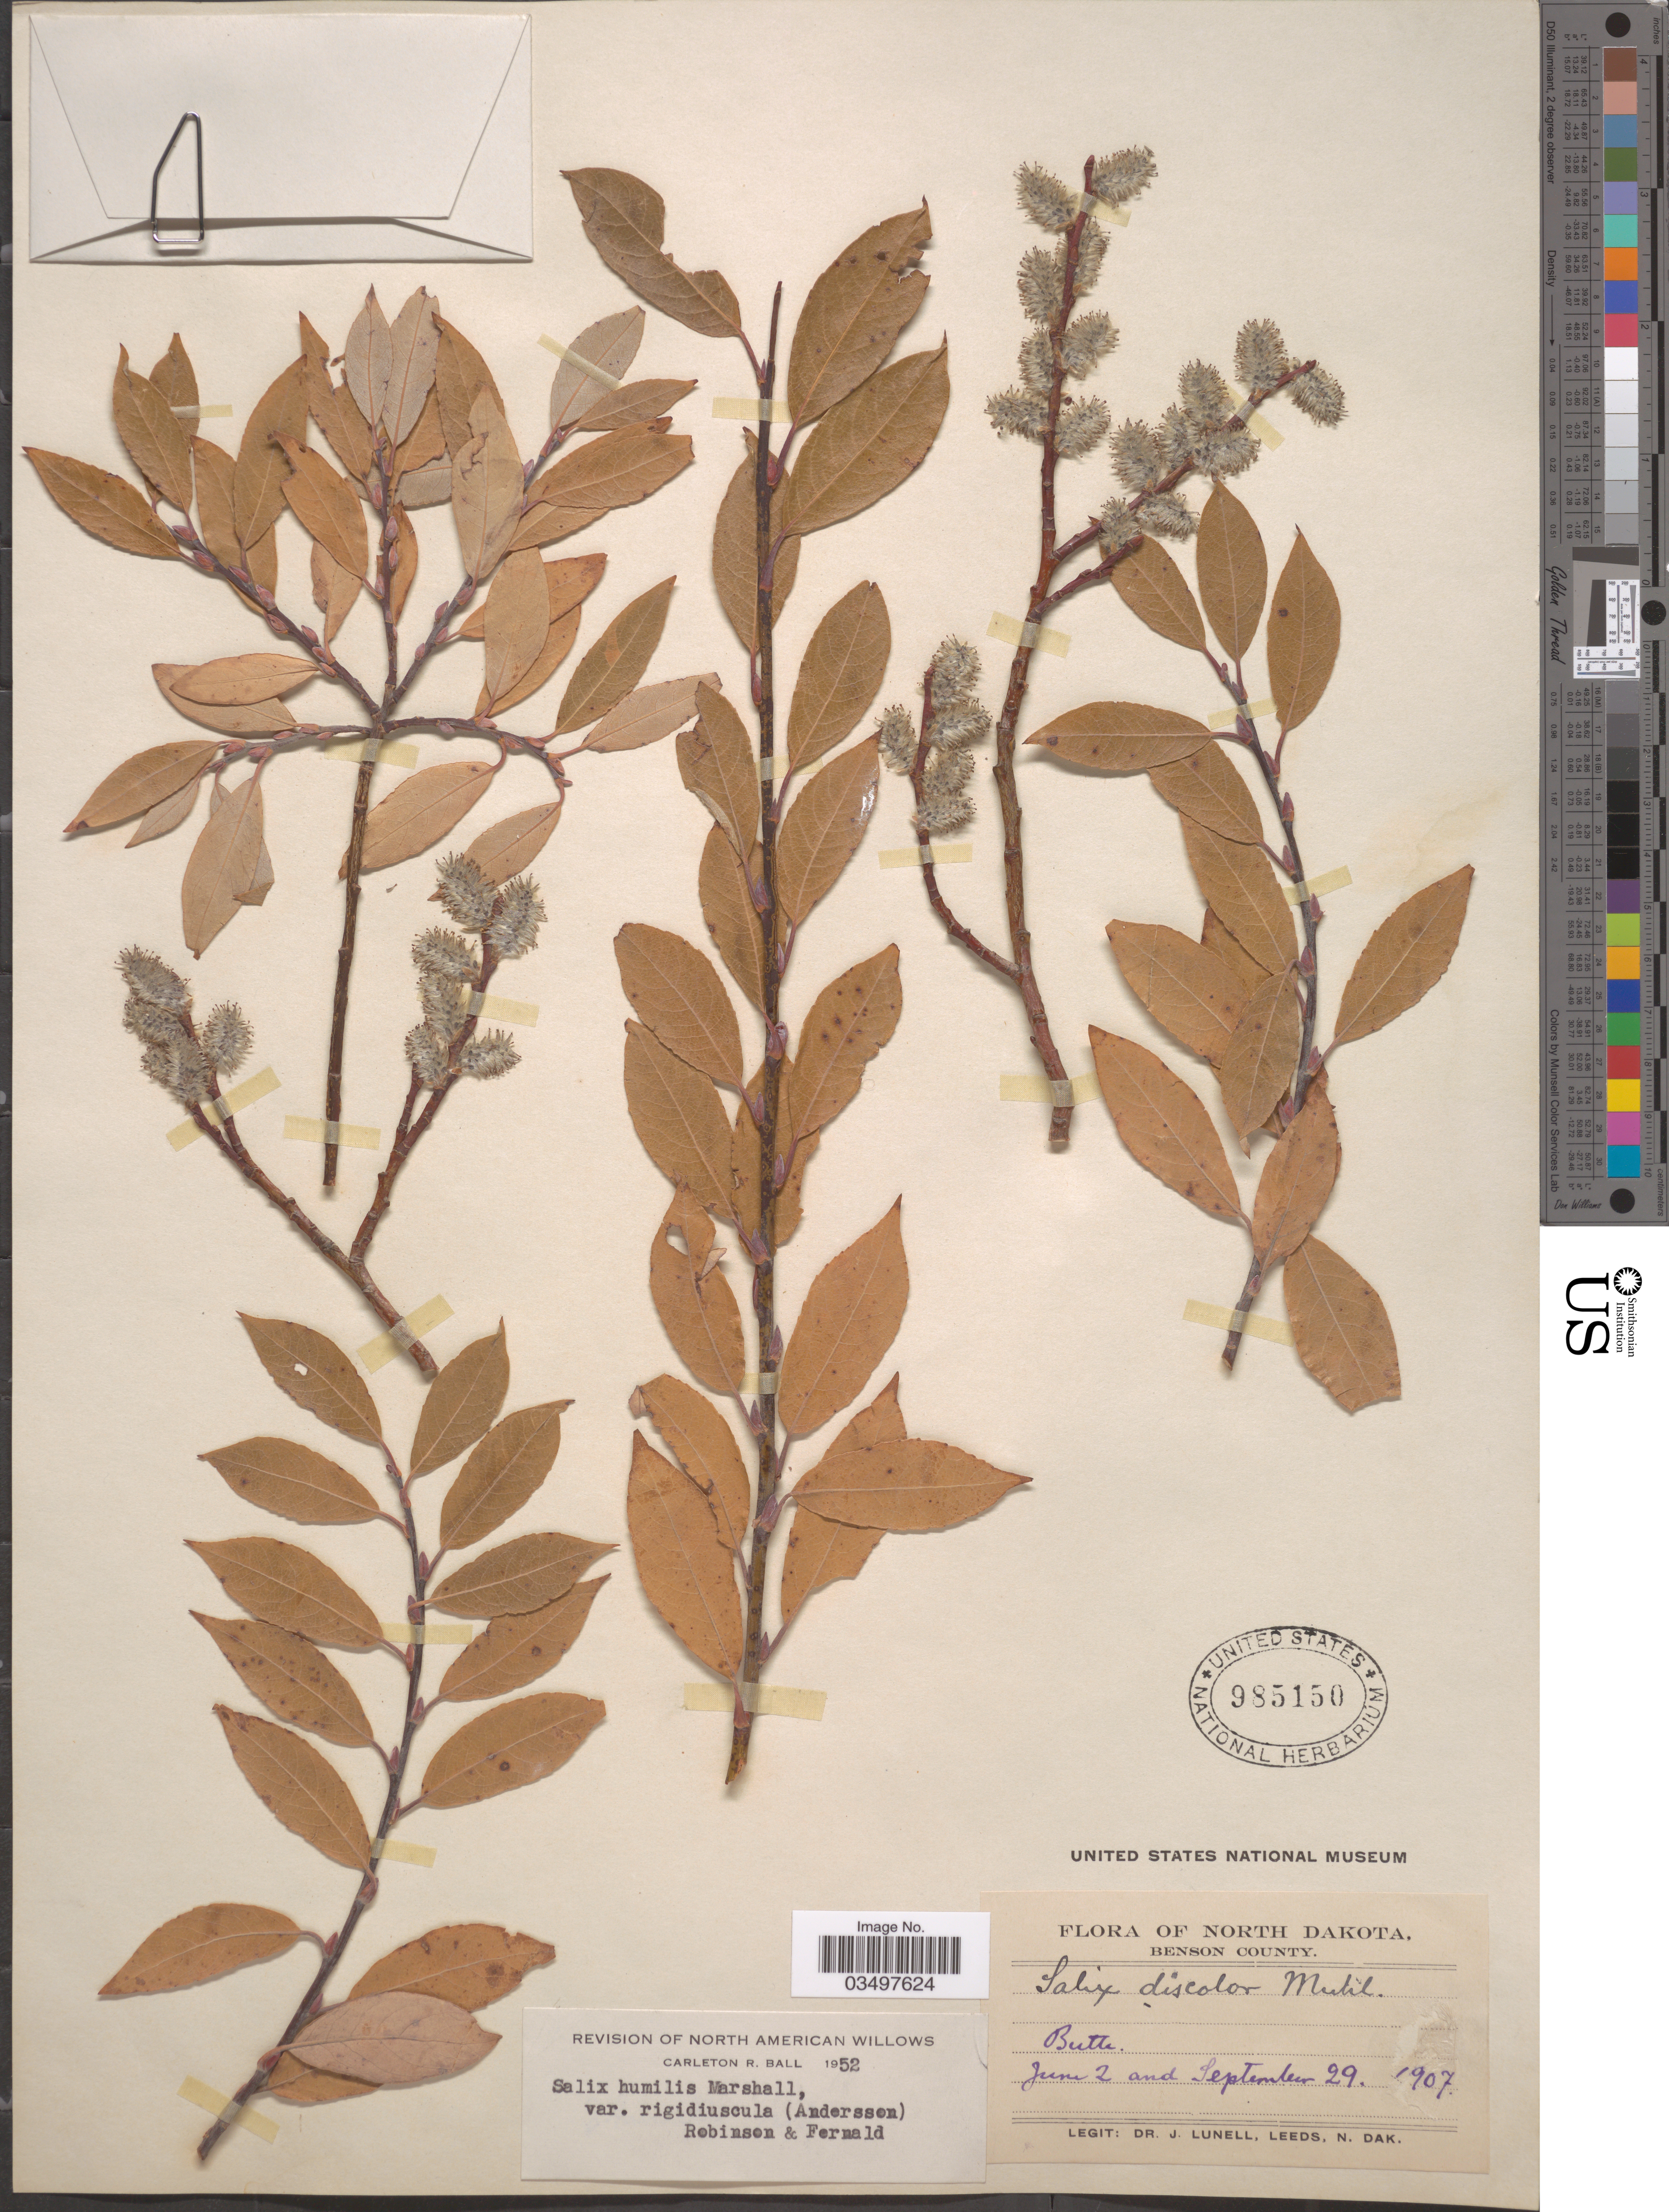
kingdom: Plantae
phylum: Tracheophyta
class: Magnoliopsida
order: Malpighiales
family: Salicaceae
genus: Salix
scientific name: Salix humilis var. rigidiuscula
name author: (Andersson) B.L. Rob. & Fernald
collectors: J. Lunell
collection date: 1907-06-02/1907-09-29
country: United States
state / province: North Dakota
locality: Benson County. Butte.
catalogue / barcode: US 985150